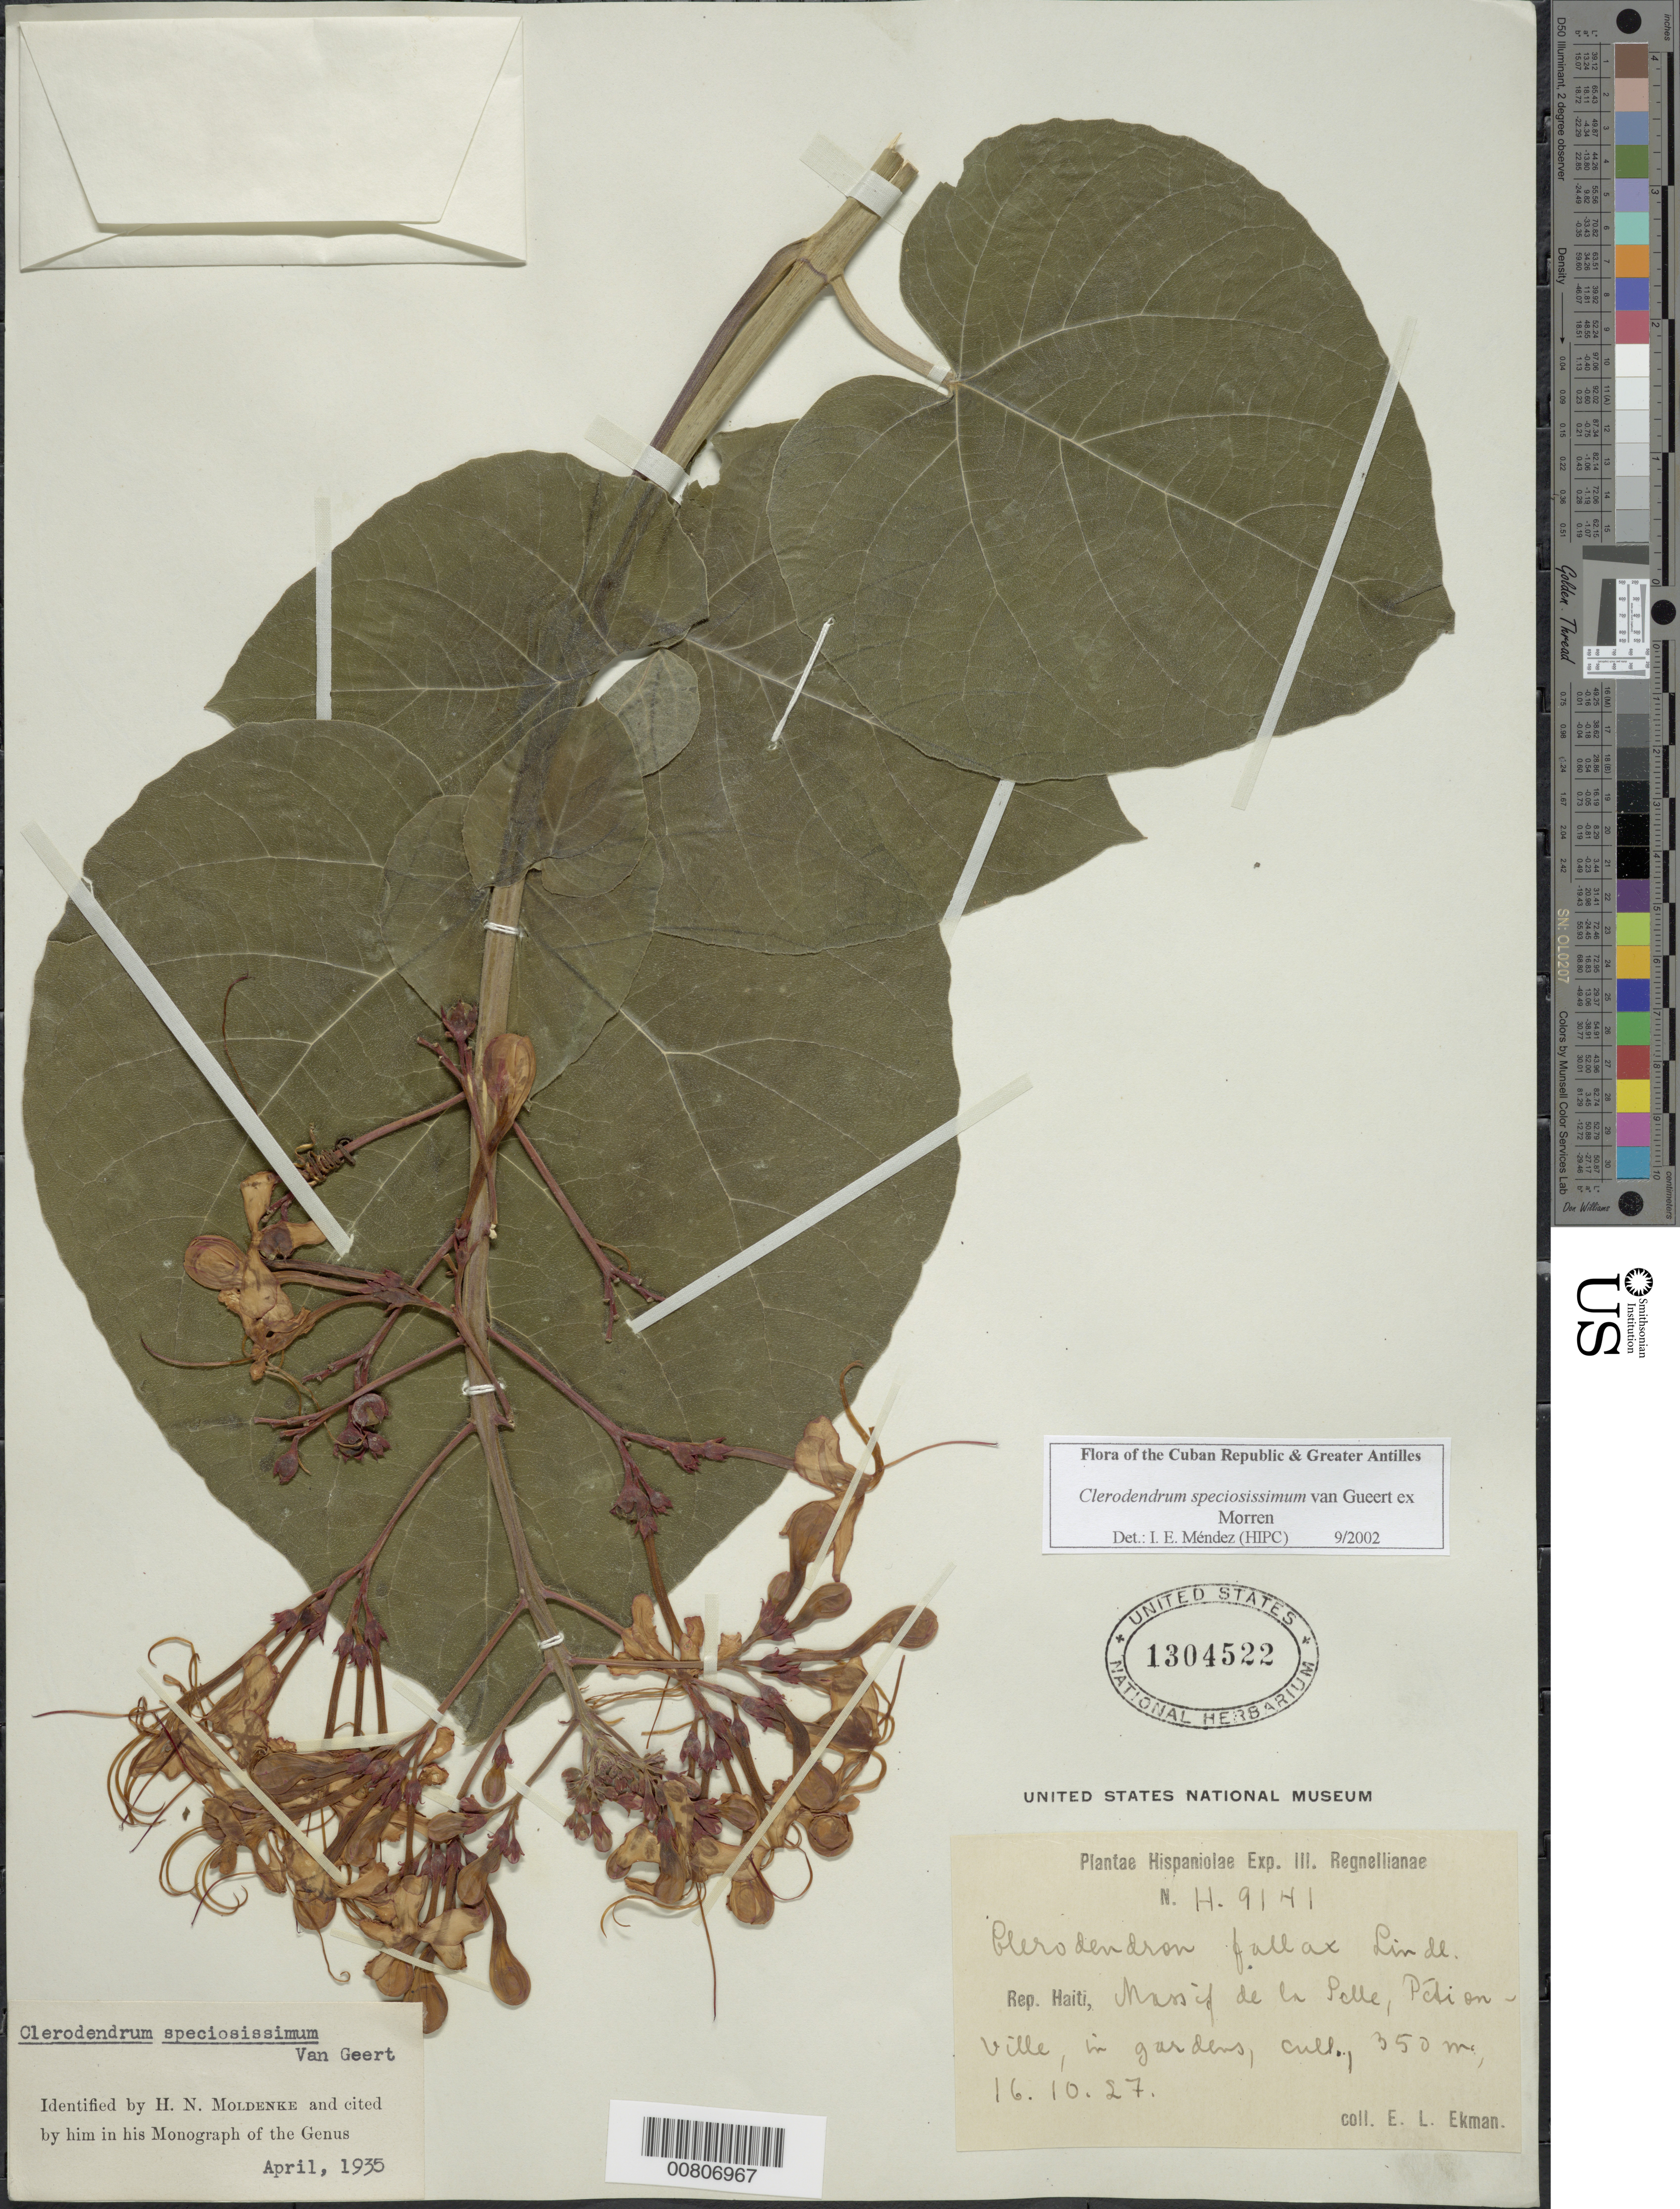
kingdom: Plantae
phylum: Tracheophyta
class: Magnoliopsida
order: Lamiales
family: Lamiaceae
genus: Clerodendrum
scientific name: Clerodendrum speciosissimum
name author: Drapiez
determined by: Méndez, Isidro E., (HIPC)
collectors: E. L. Ekman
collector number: H 9141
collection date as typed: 16 Oct 1927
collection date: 1927-10-16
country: Haiti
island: Hispaniola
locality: Massif de la Selle, Pétionville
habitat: In gardens; cultivated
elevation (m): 350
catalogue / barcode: US 1304522